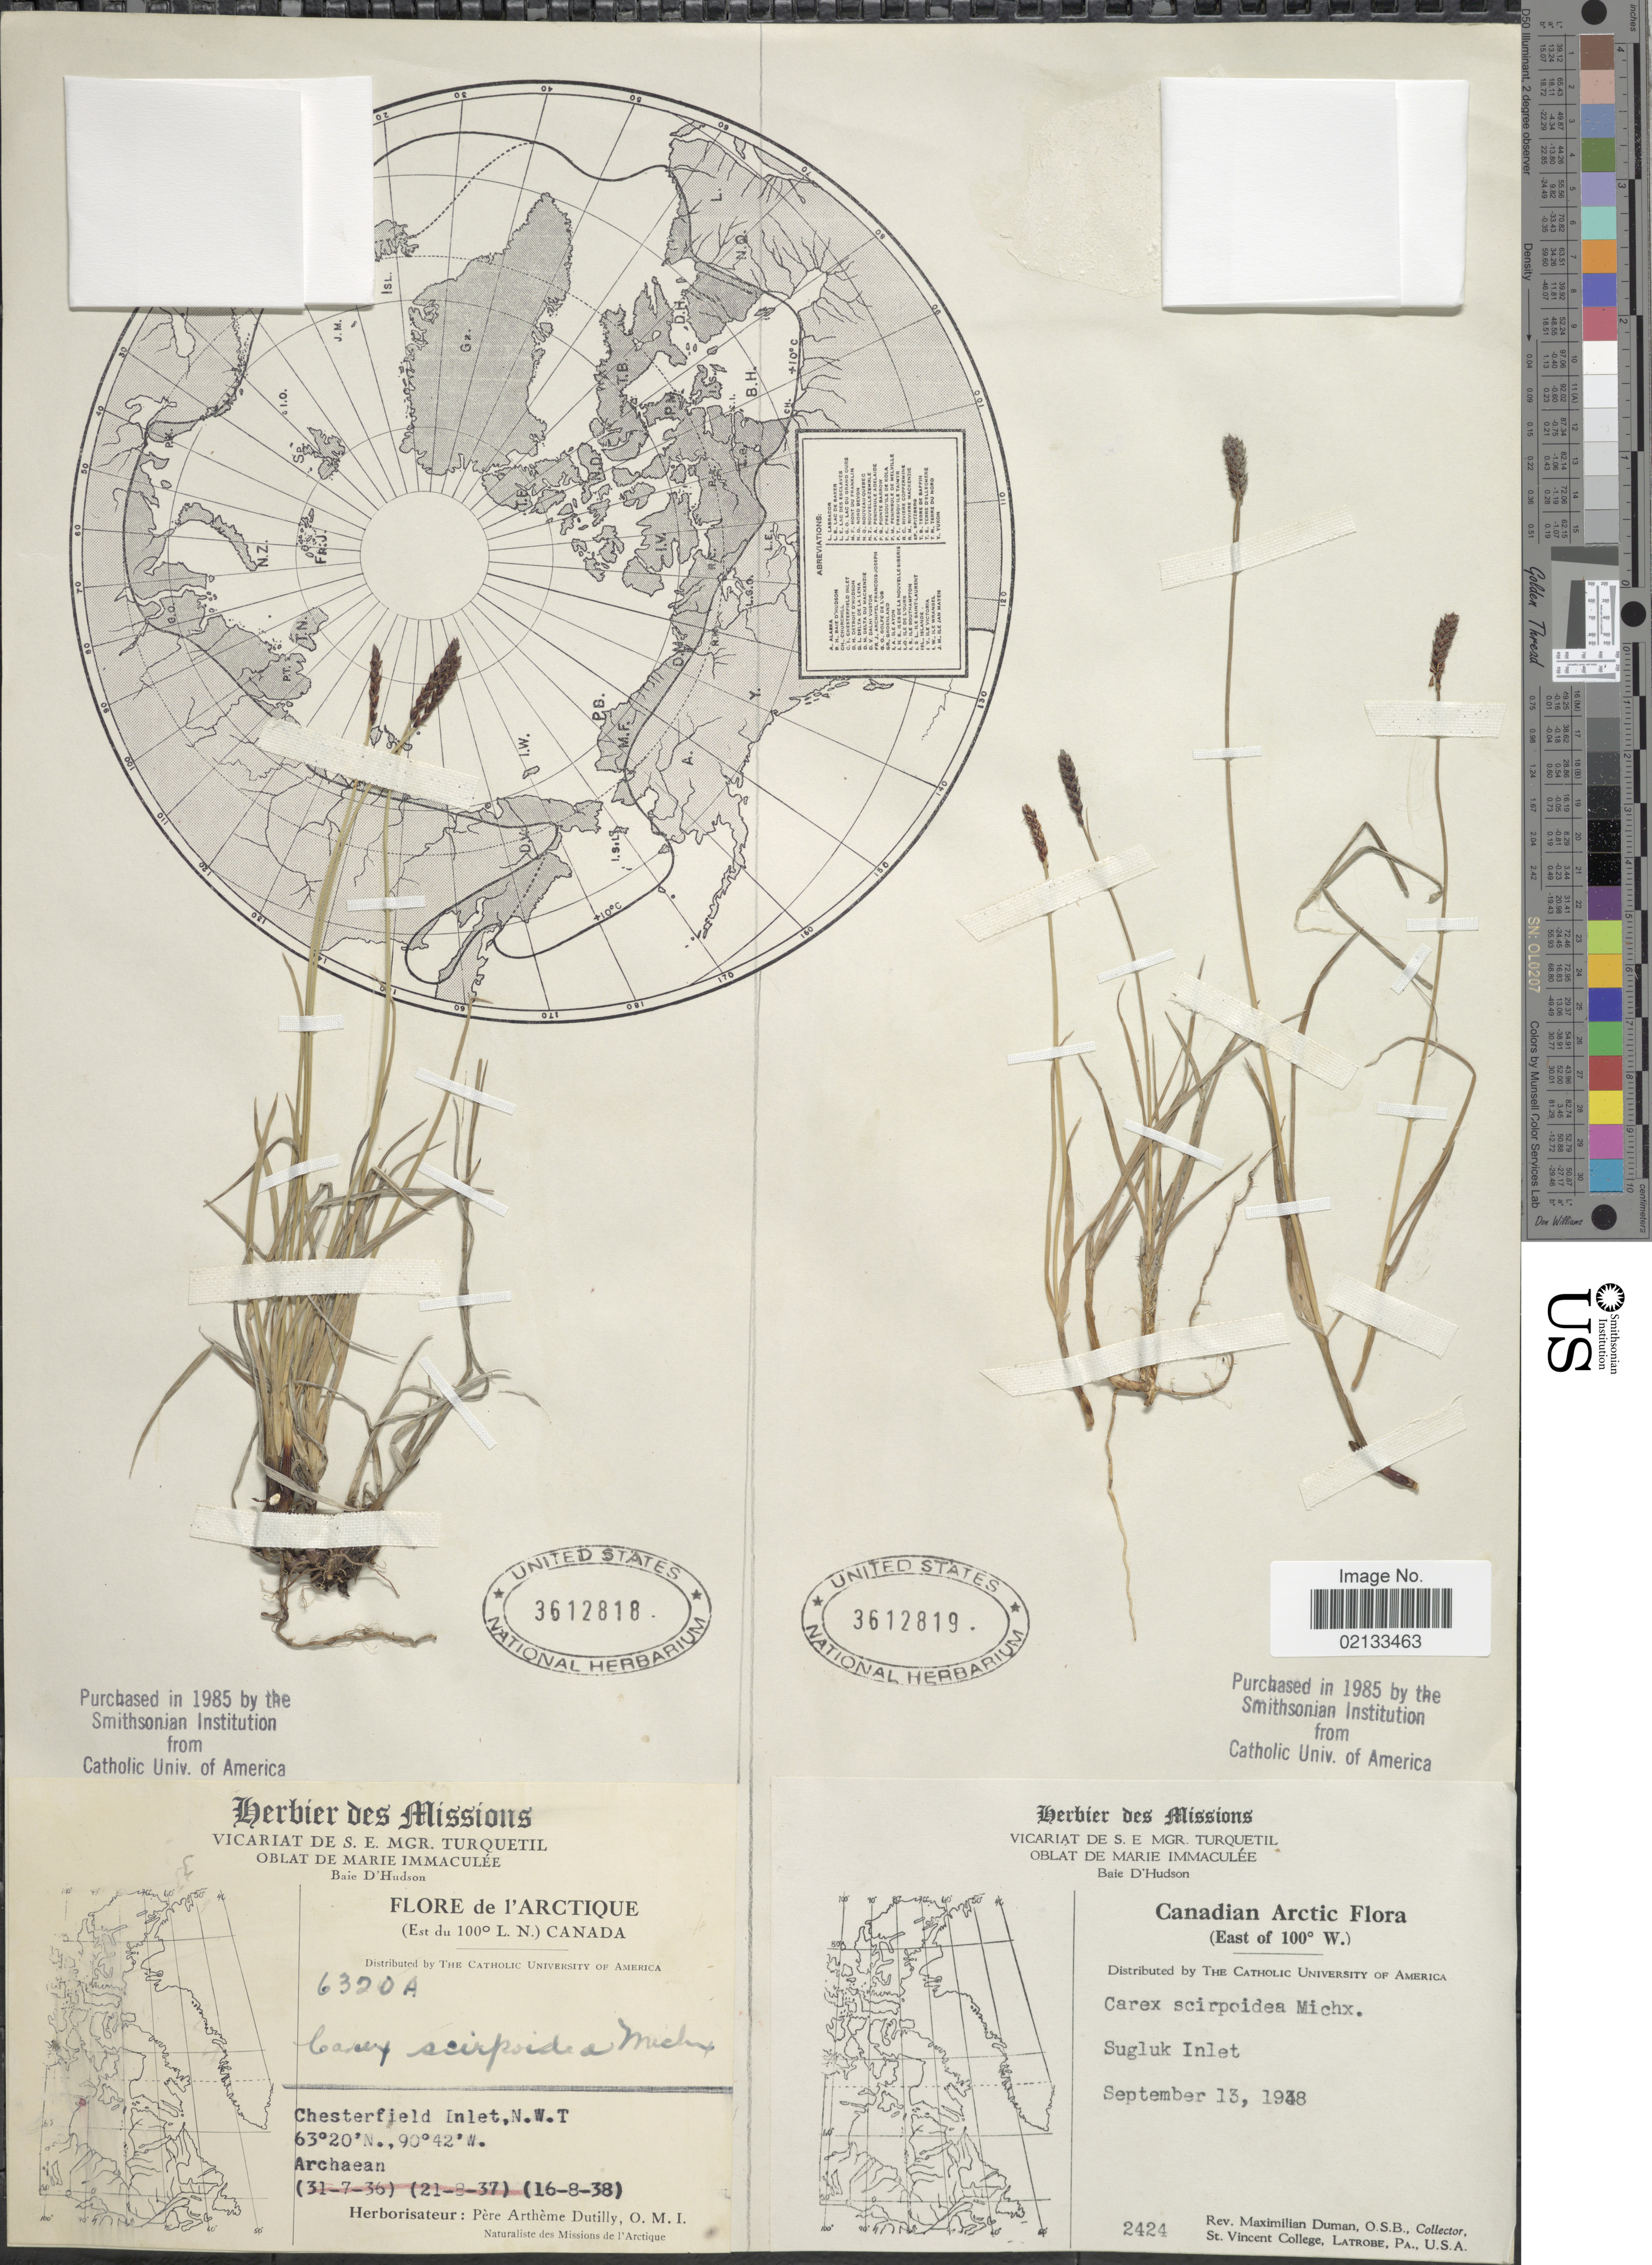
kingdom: Plantae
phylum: Tracheophyta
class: Liliopsida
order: Poales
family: Cyperaceae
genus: Carex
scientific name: Carex scirpoidea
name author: Michx.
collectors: M. Duman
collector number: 2424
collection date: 1948-09-13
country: Canada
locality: Canadian Arctic (East of 100° W.) Sugluk Inlet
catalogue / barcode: US 3612819-2